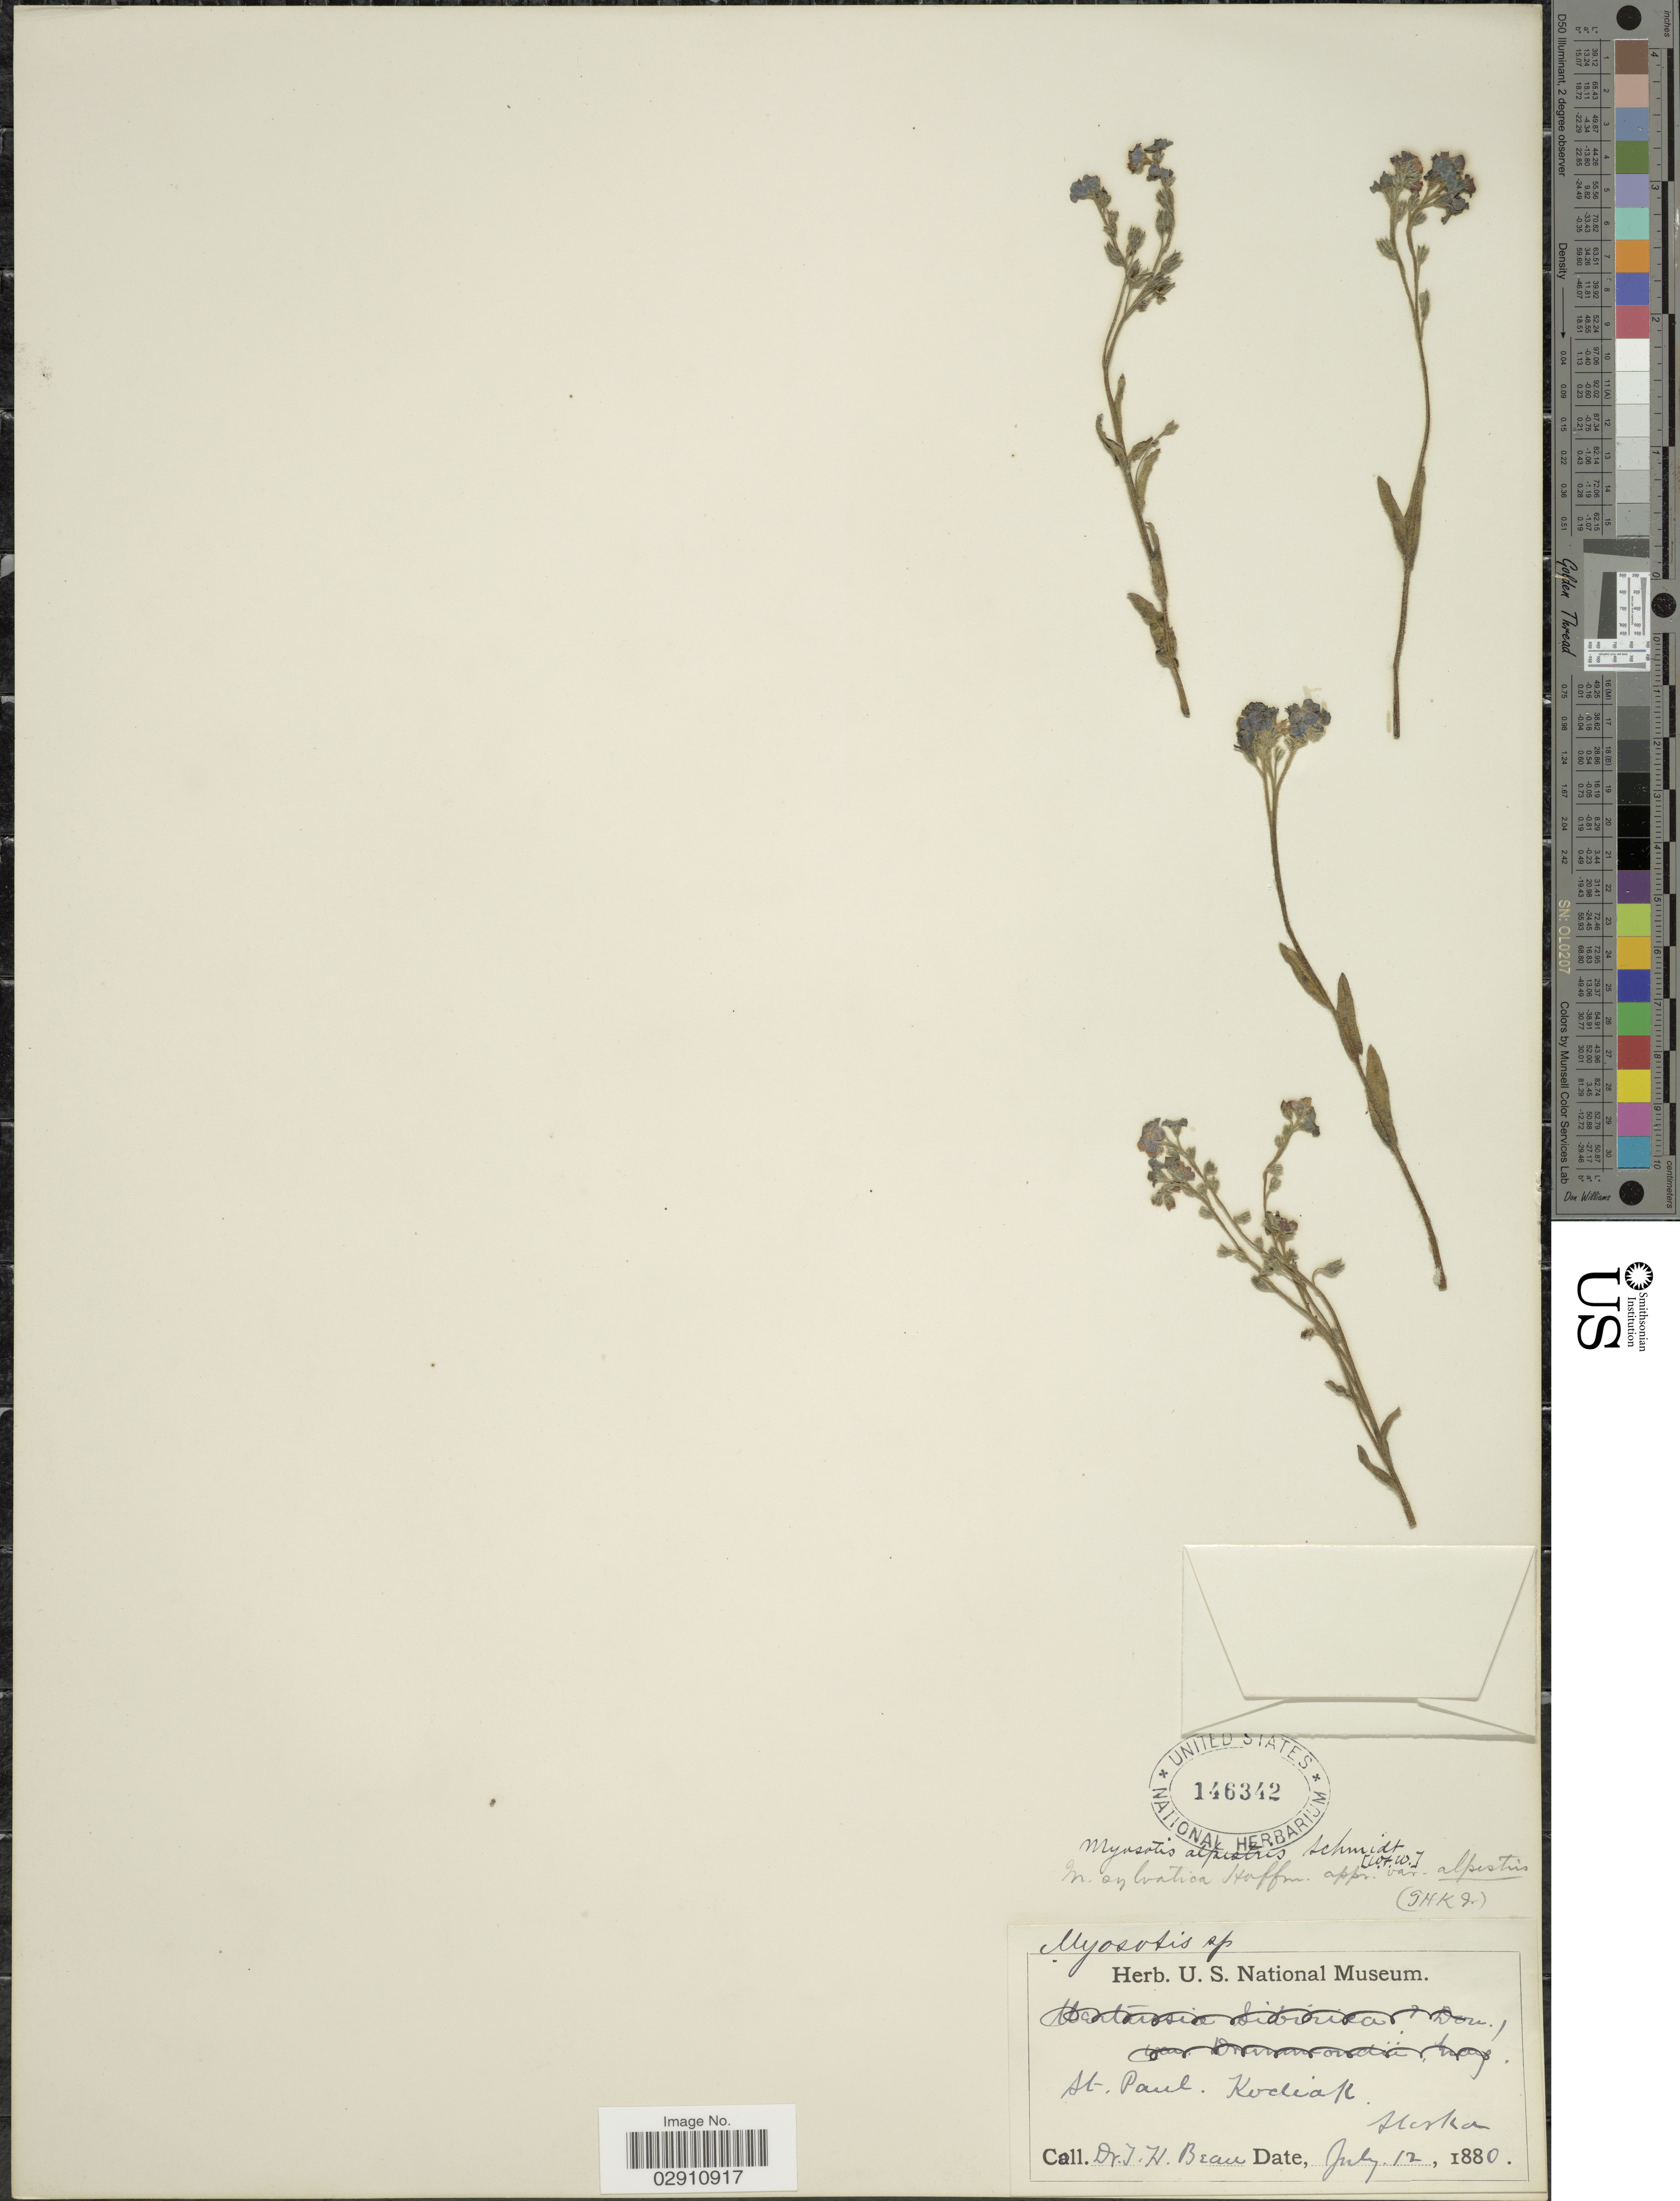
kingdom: Plantae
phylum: Tracheophyta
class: Magnoliopsida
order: Boraginales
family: Boraginaceae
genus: Myosotis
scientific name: Myosotis alpestris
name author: F.W. Schmidt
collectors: T. Bean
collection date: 1880-07-12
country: United States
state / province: Alaska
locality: St. Paul. Kodiak.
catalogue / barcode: US 146342